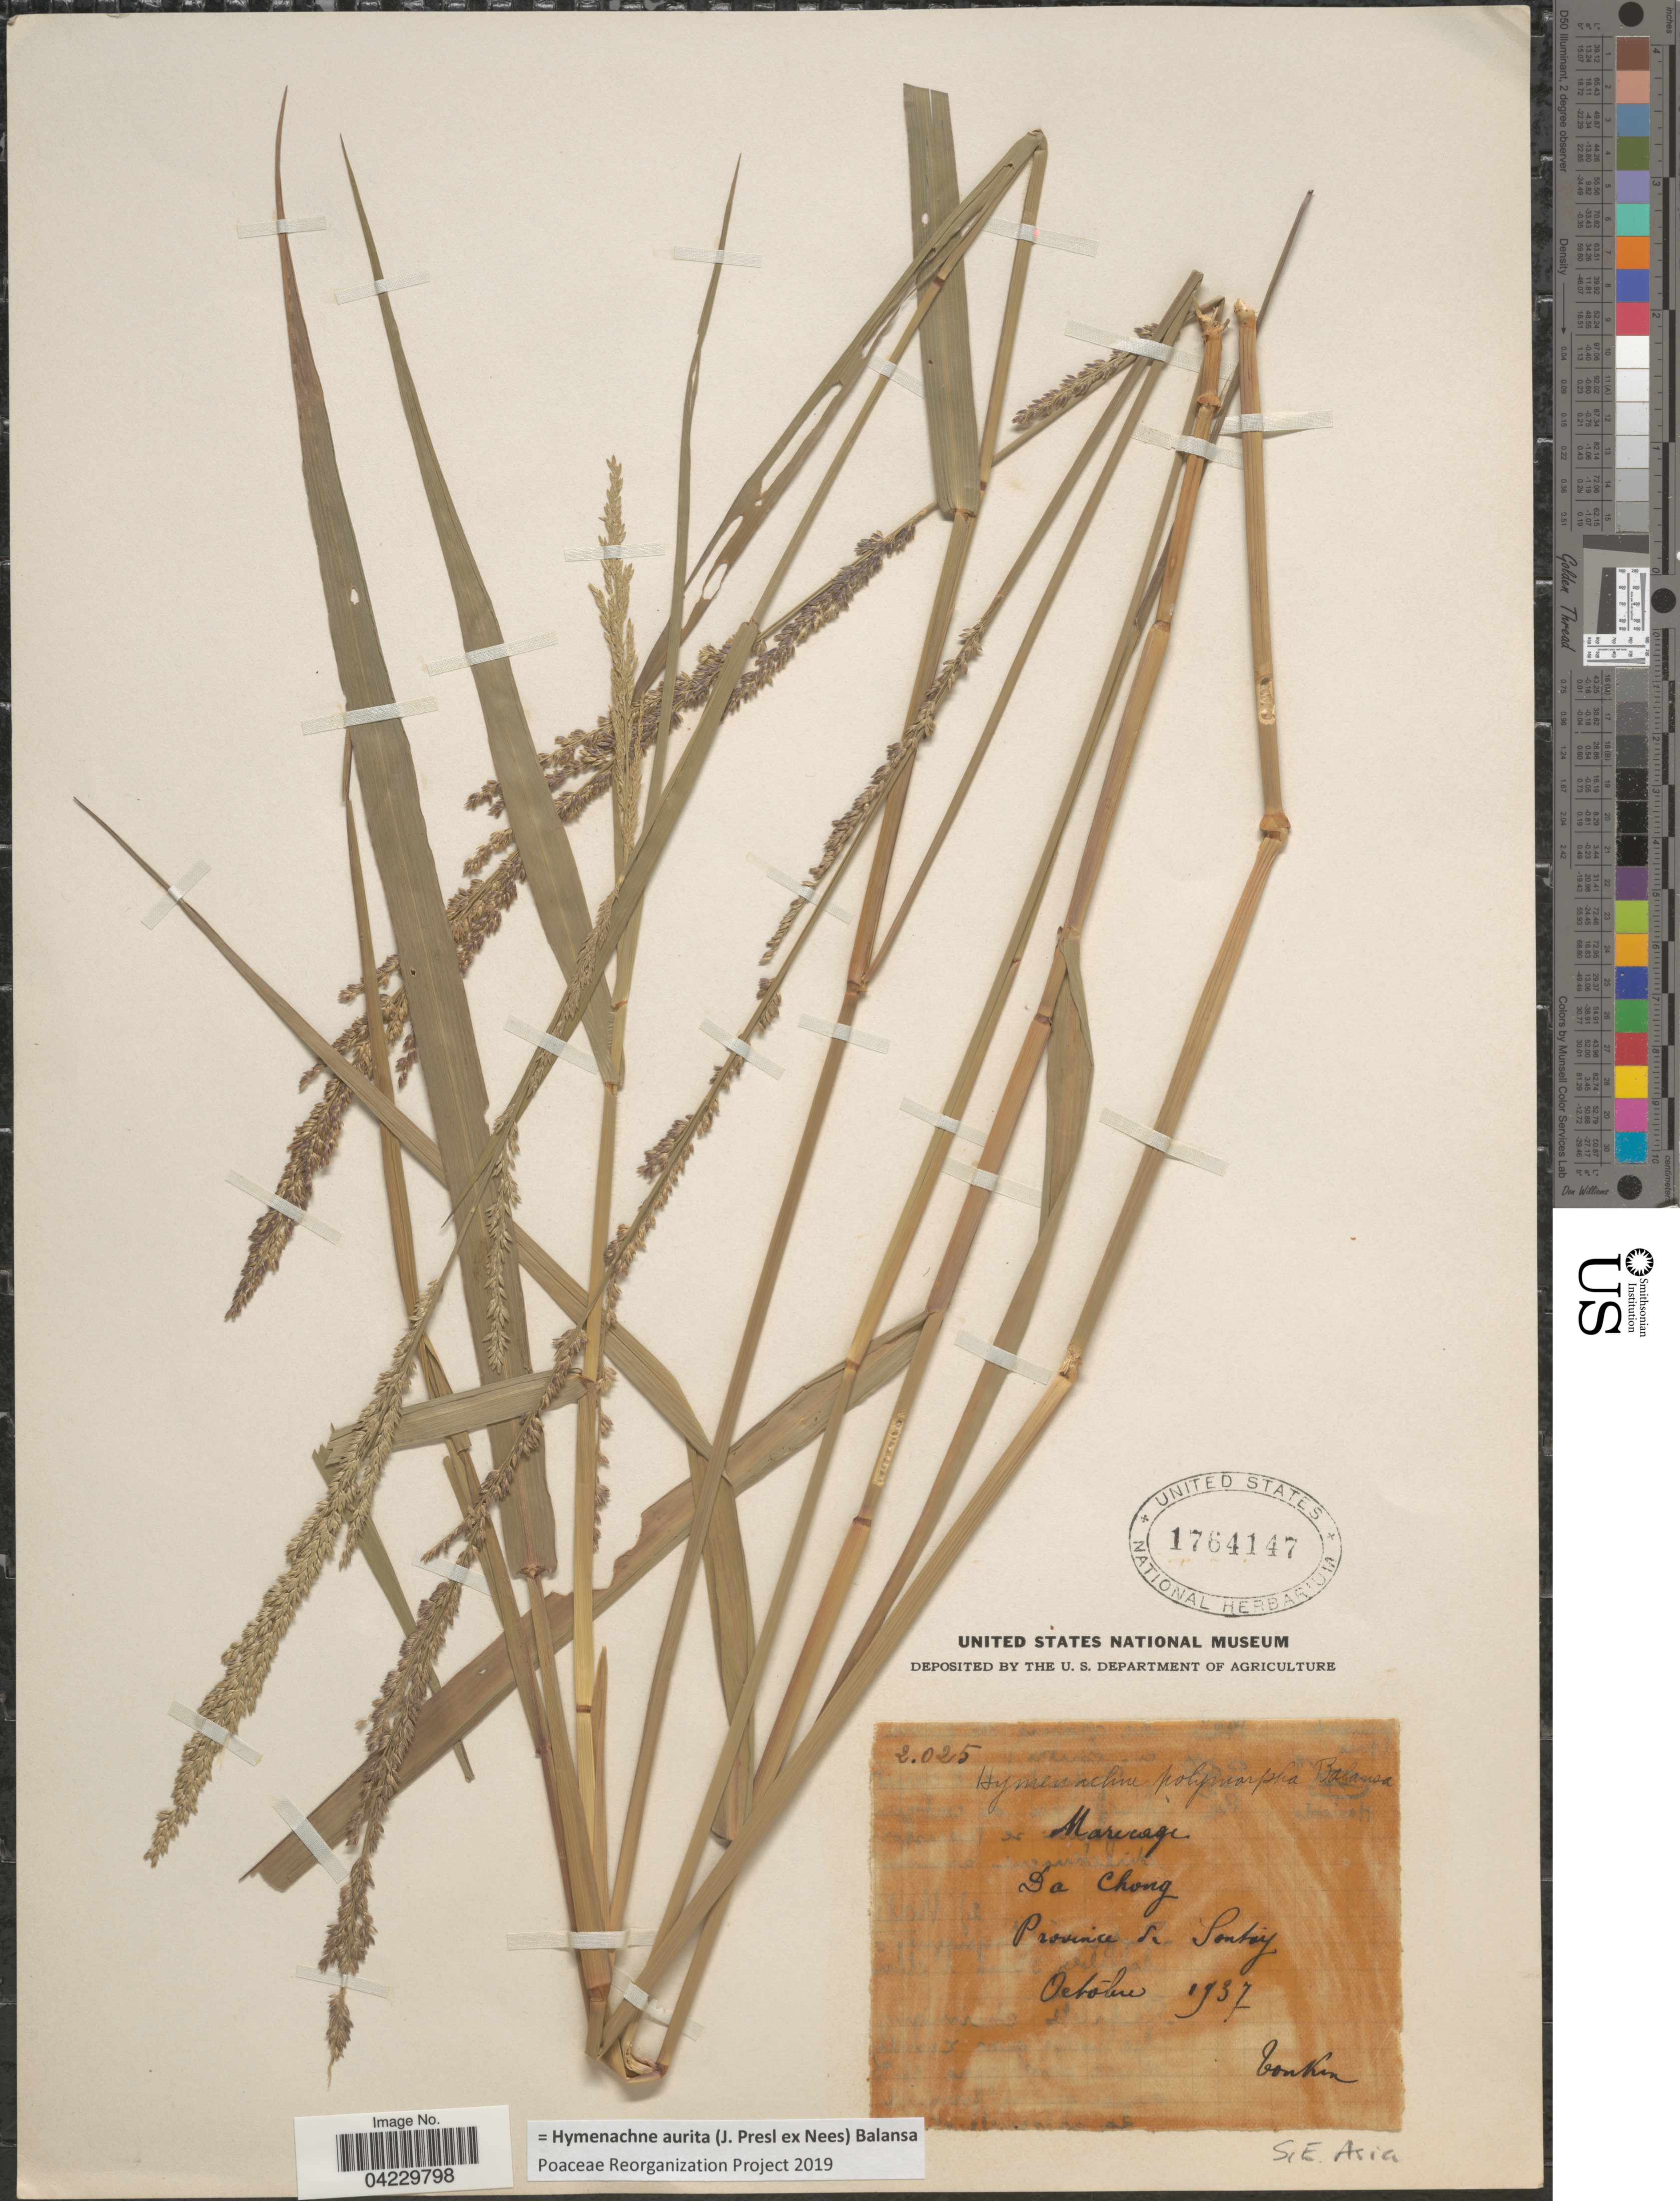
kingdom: Plantae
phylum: Tracheophyta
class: Liliopsida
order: Poales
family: Poaceae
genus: Hymenachne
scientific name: Hymenachne aurita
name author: (J. Presl ex Nees) Balansa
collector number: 2025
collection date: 1937-10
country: Vietnam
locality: Marecage Sa Chong Province de Sontoy. Tonkin. S. E. Asia.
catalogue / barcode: US 1764147